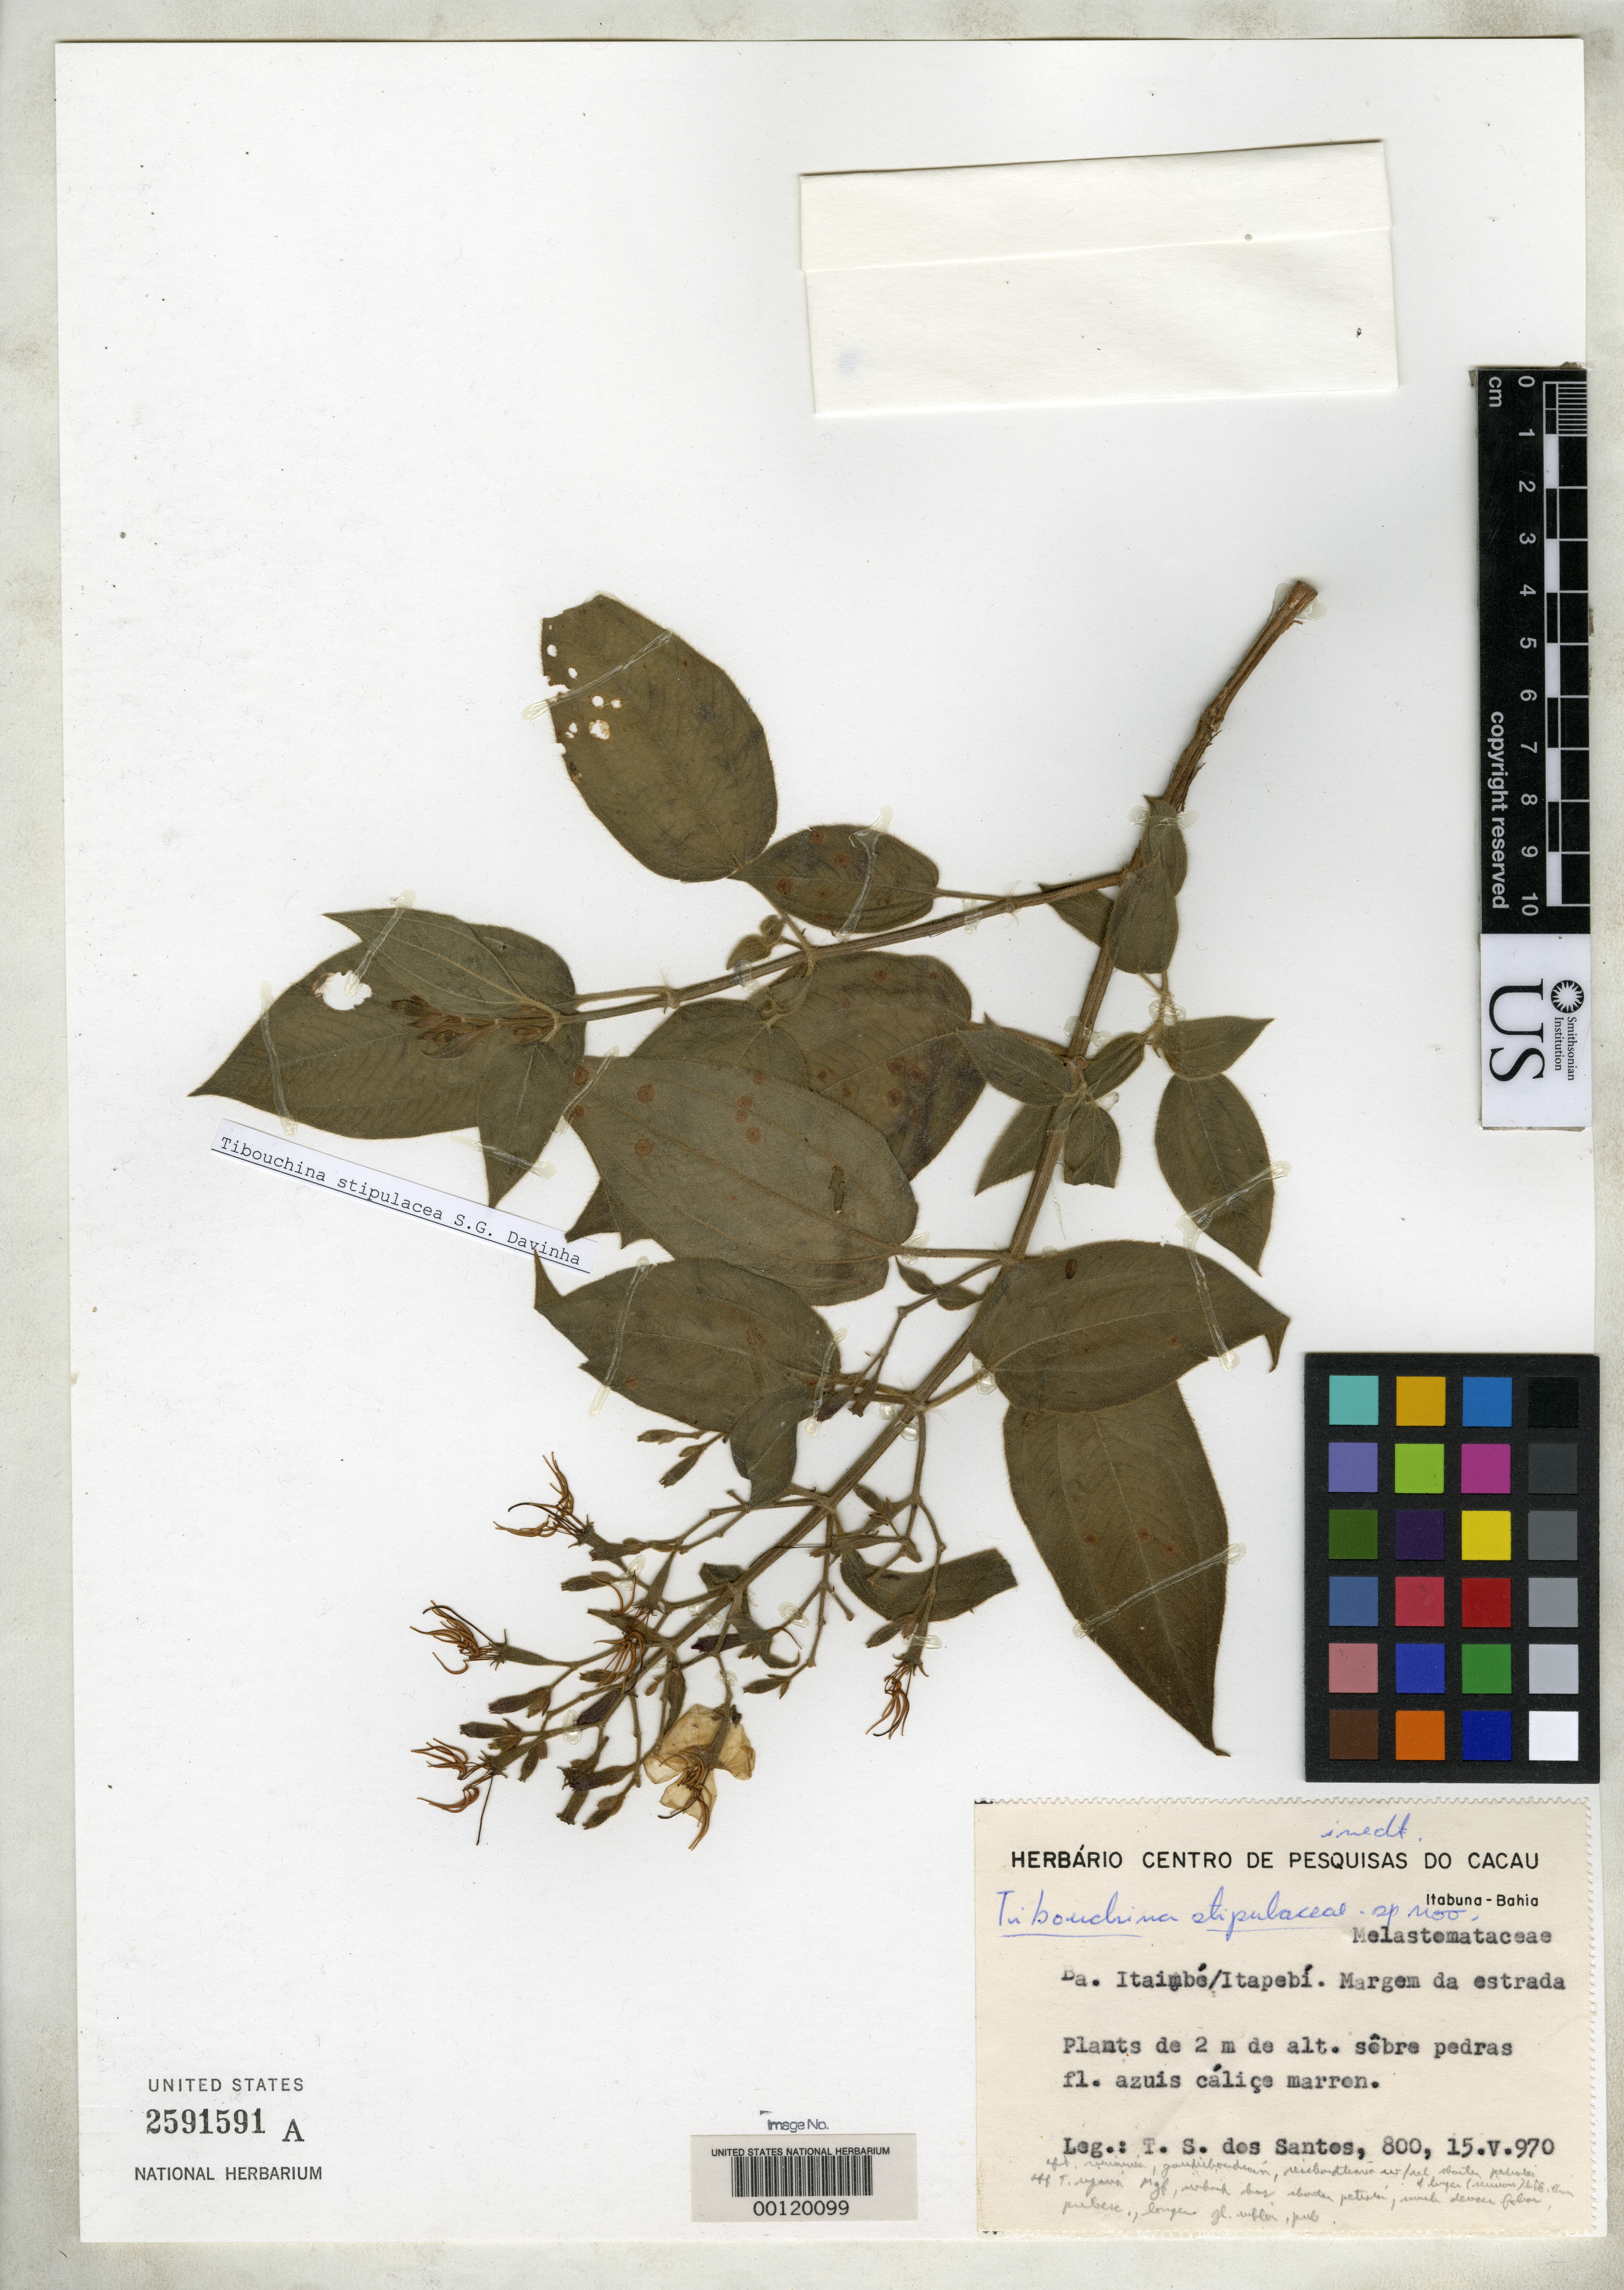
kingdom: Plantae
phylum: Tracheophyta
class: Magnoliopsida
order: Myrtales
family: Melastomataceae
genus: Tibouchina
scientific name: Tibouchina stipulacea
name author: Davinha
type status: Isotype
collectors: T. S. Santos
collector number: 800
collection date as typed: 15 May 1970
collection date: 1970-05-15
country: Brazil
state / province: Bahia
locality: Itambe/Itapebi.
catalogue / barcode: US 2591591A